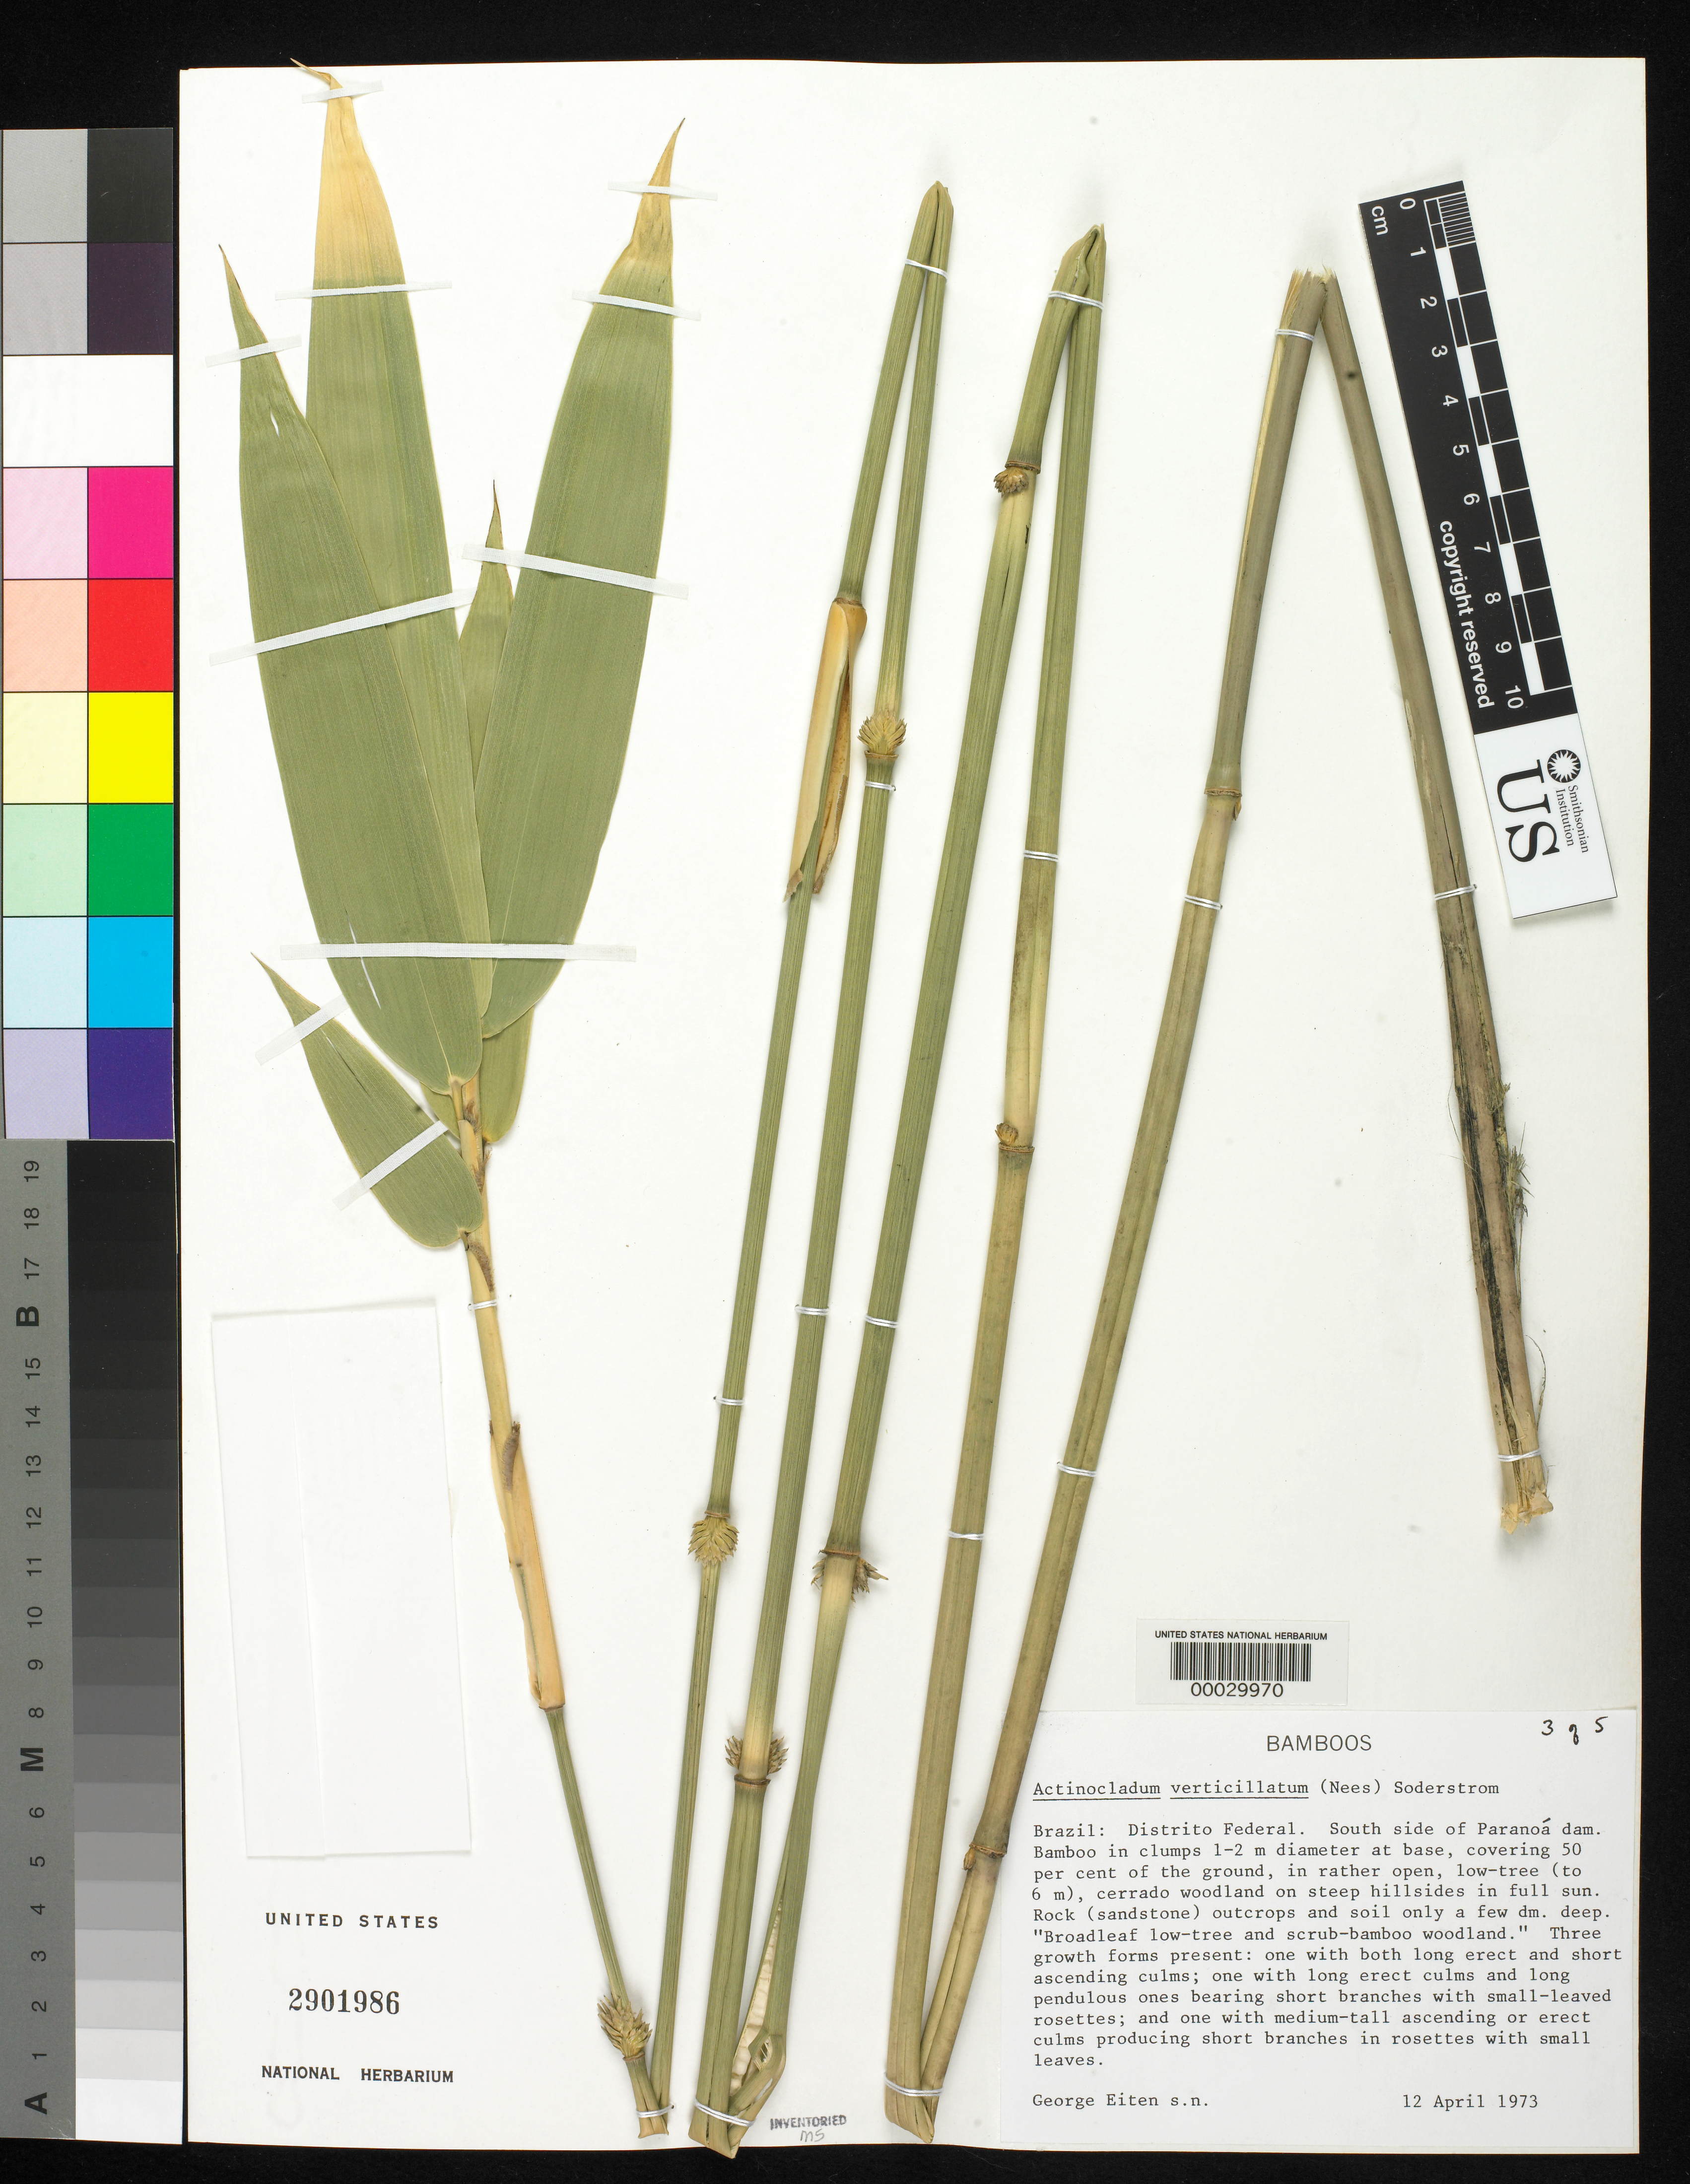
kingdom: Plantae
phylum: Tracheophyta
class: Liliopsida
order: Poales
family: Poaceae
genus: Actinocladum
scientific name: Actinocladum verticillatum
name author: (Nees) McClure ex Soderstr.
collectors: G. Eiten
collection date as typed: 12 Apr 1973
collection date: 1973-04-12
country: Brazil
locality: Paranoa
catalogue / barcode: US 2901986